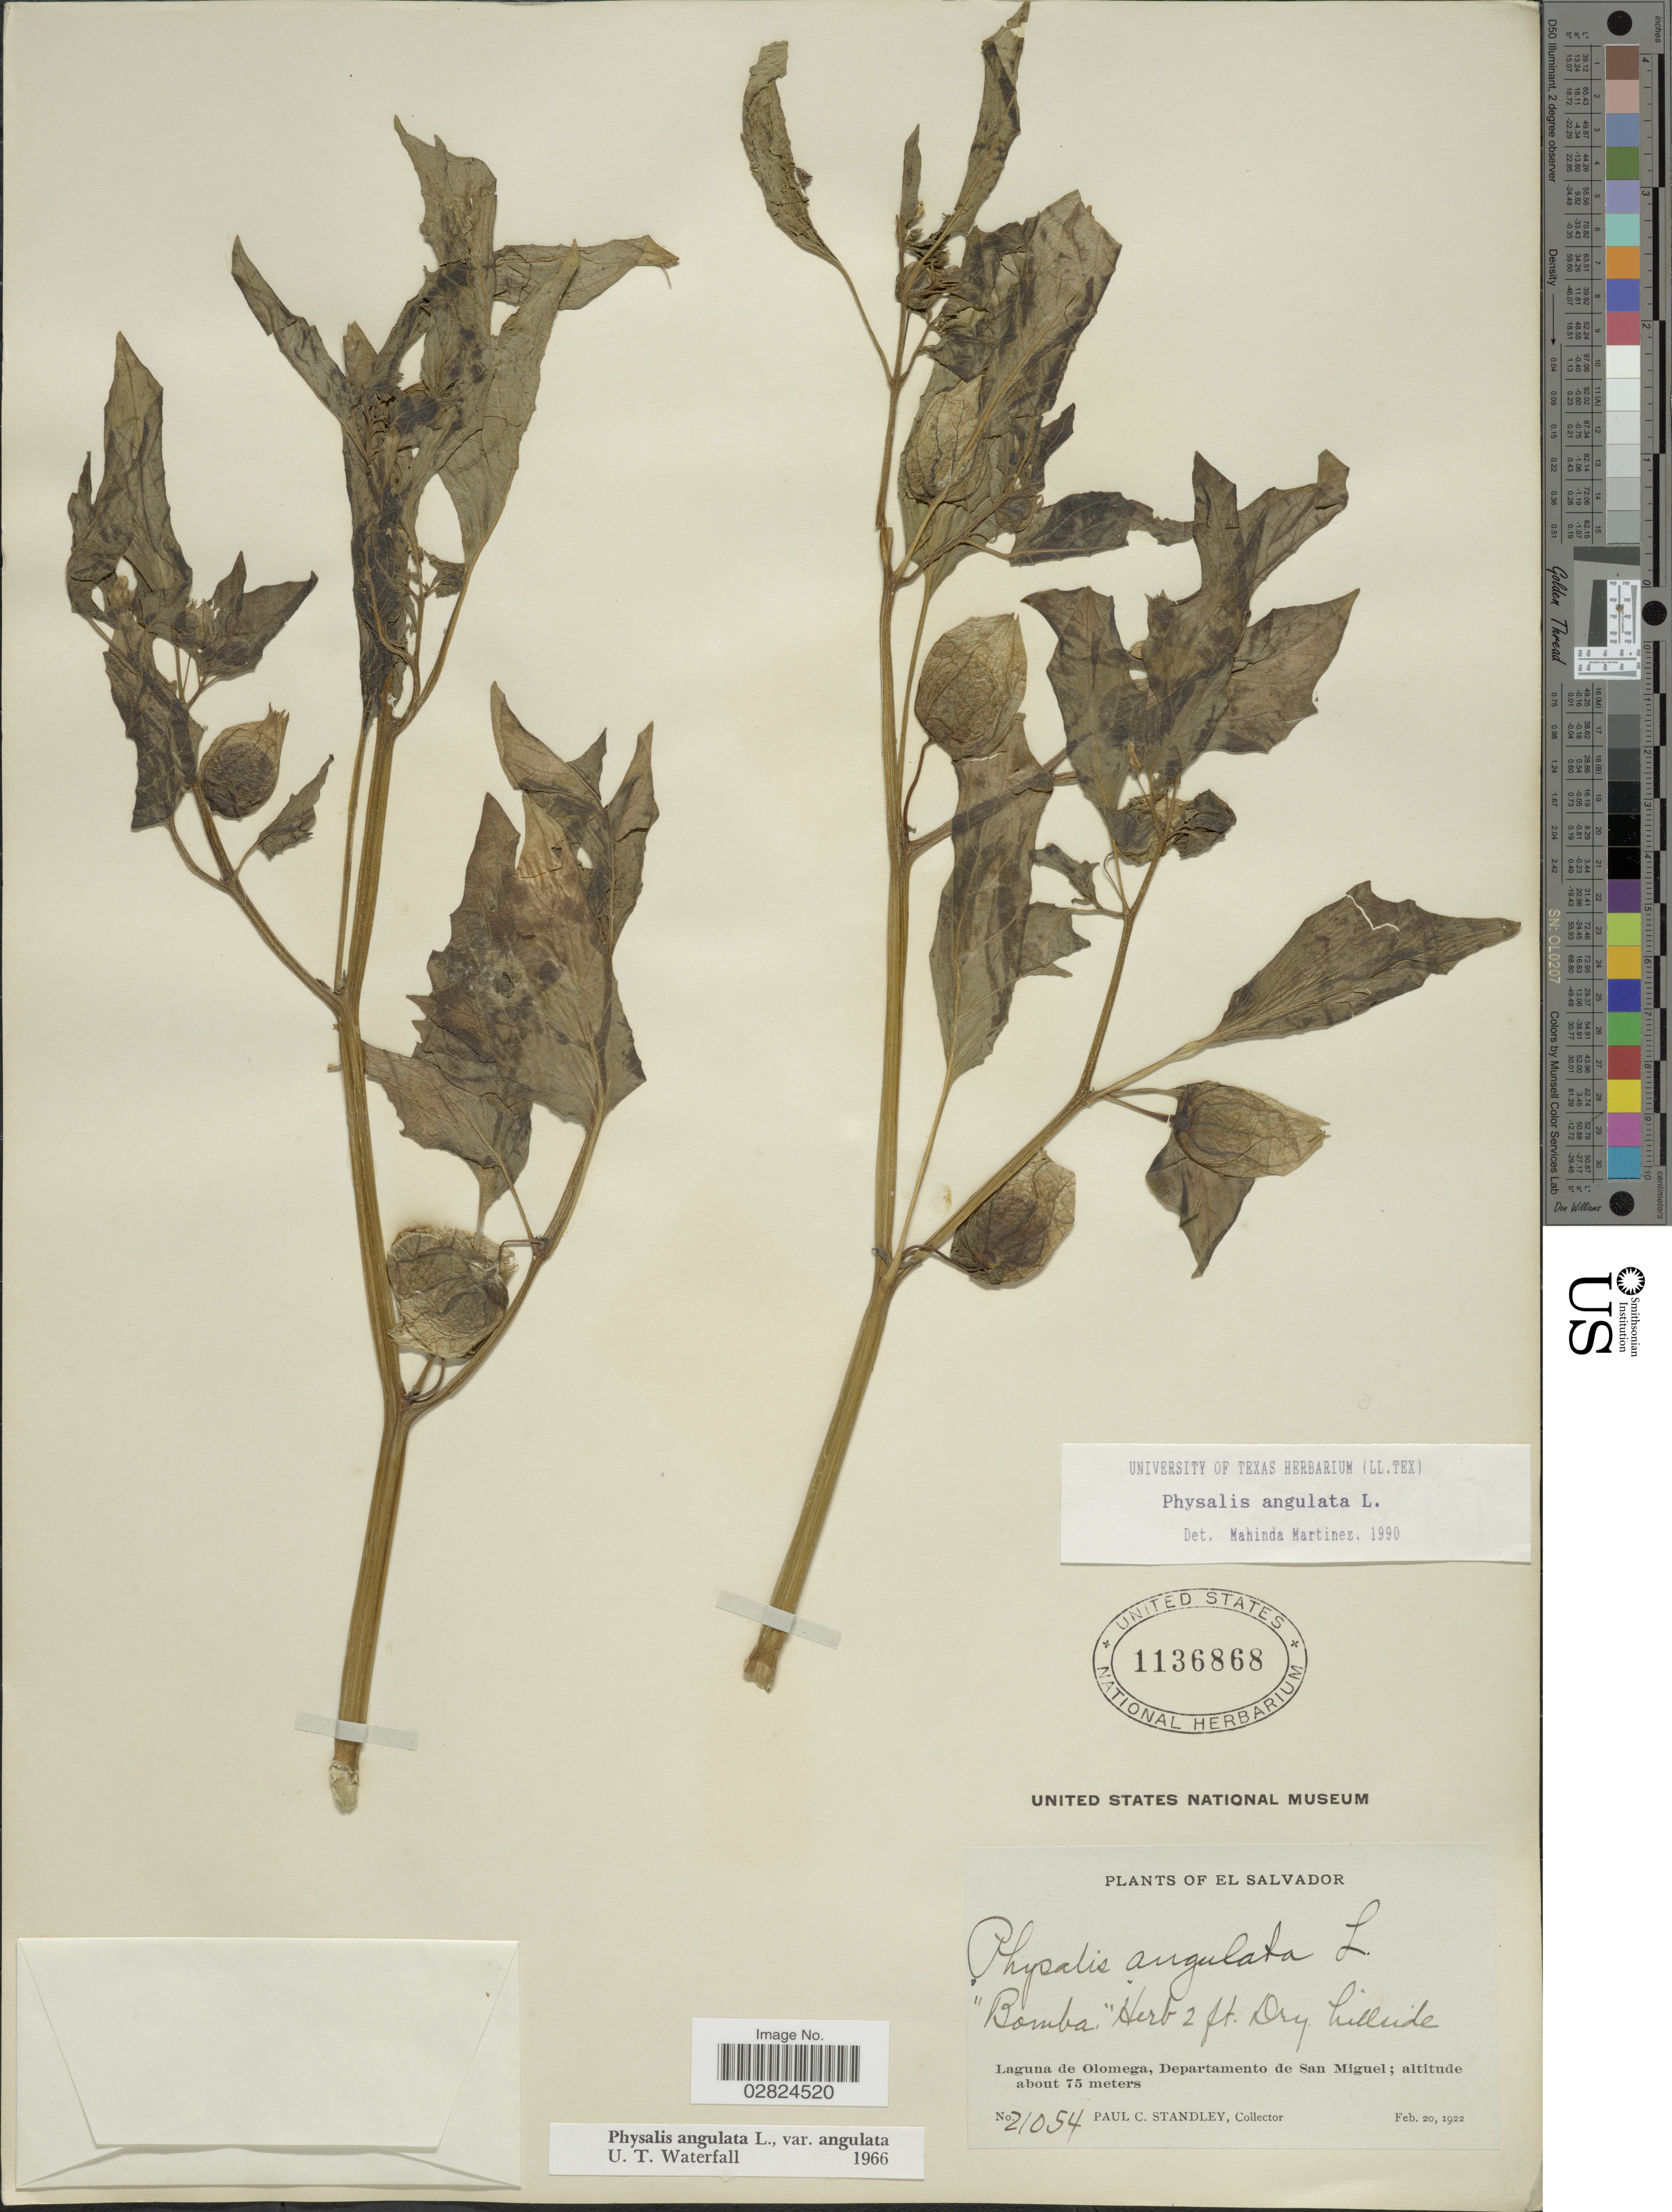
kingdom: Plantae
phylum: Tracheophyta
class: Magnoliopsida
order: Solanales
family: Solanaceae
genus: Physalis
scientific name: Physalis angulata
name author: L.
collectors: P. C. Standley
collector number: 21054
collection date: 1922-02-20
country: El Salvador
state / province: San Miguel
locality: Laguna de Olomega, Departamento de San Miguel.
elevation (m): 75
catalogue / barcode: US 1136868